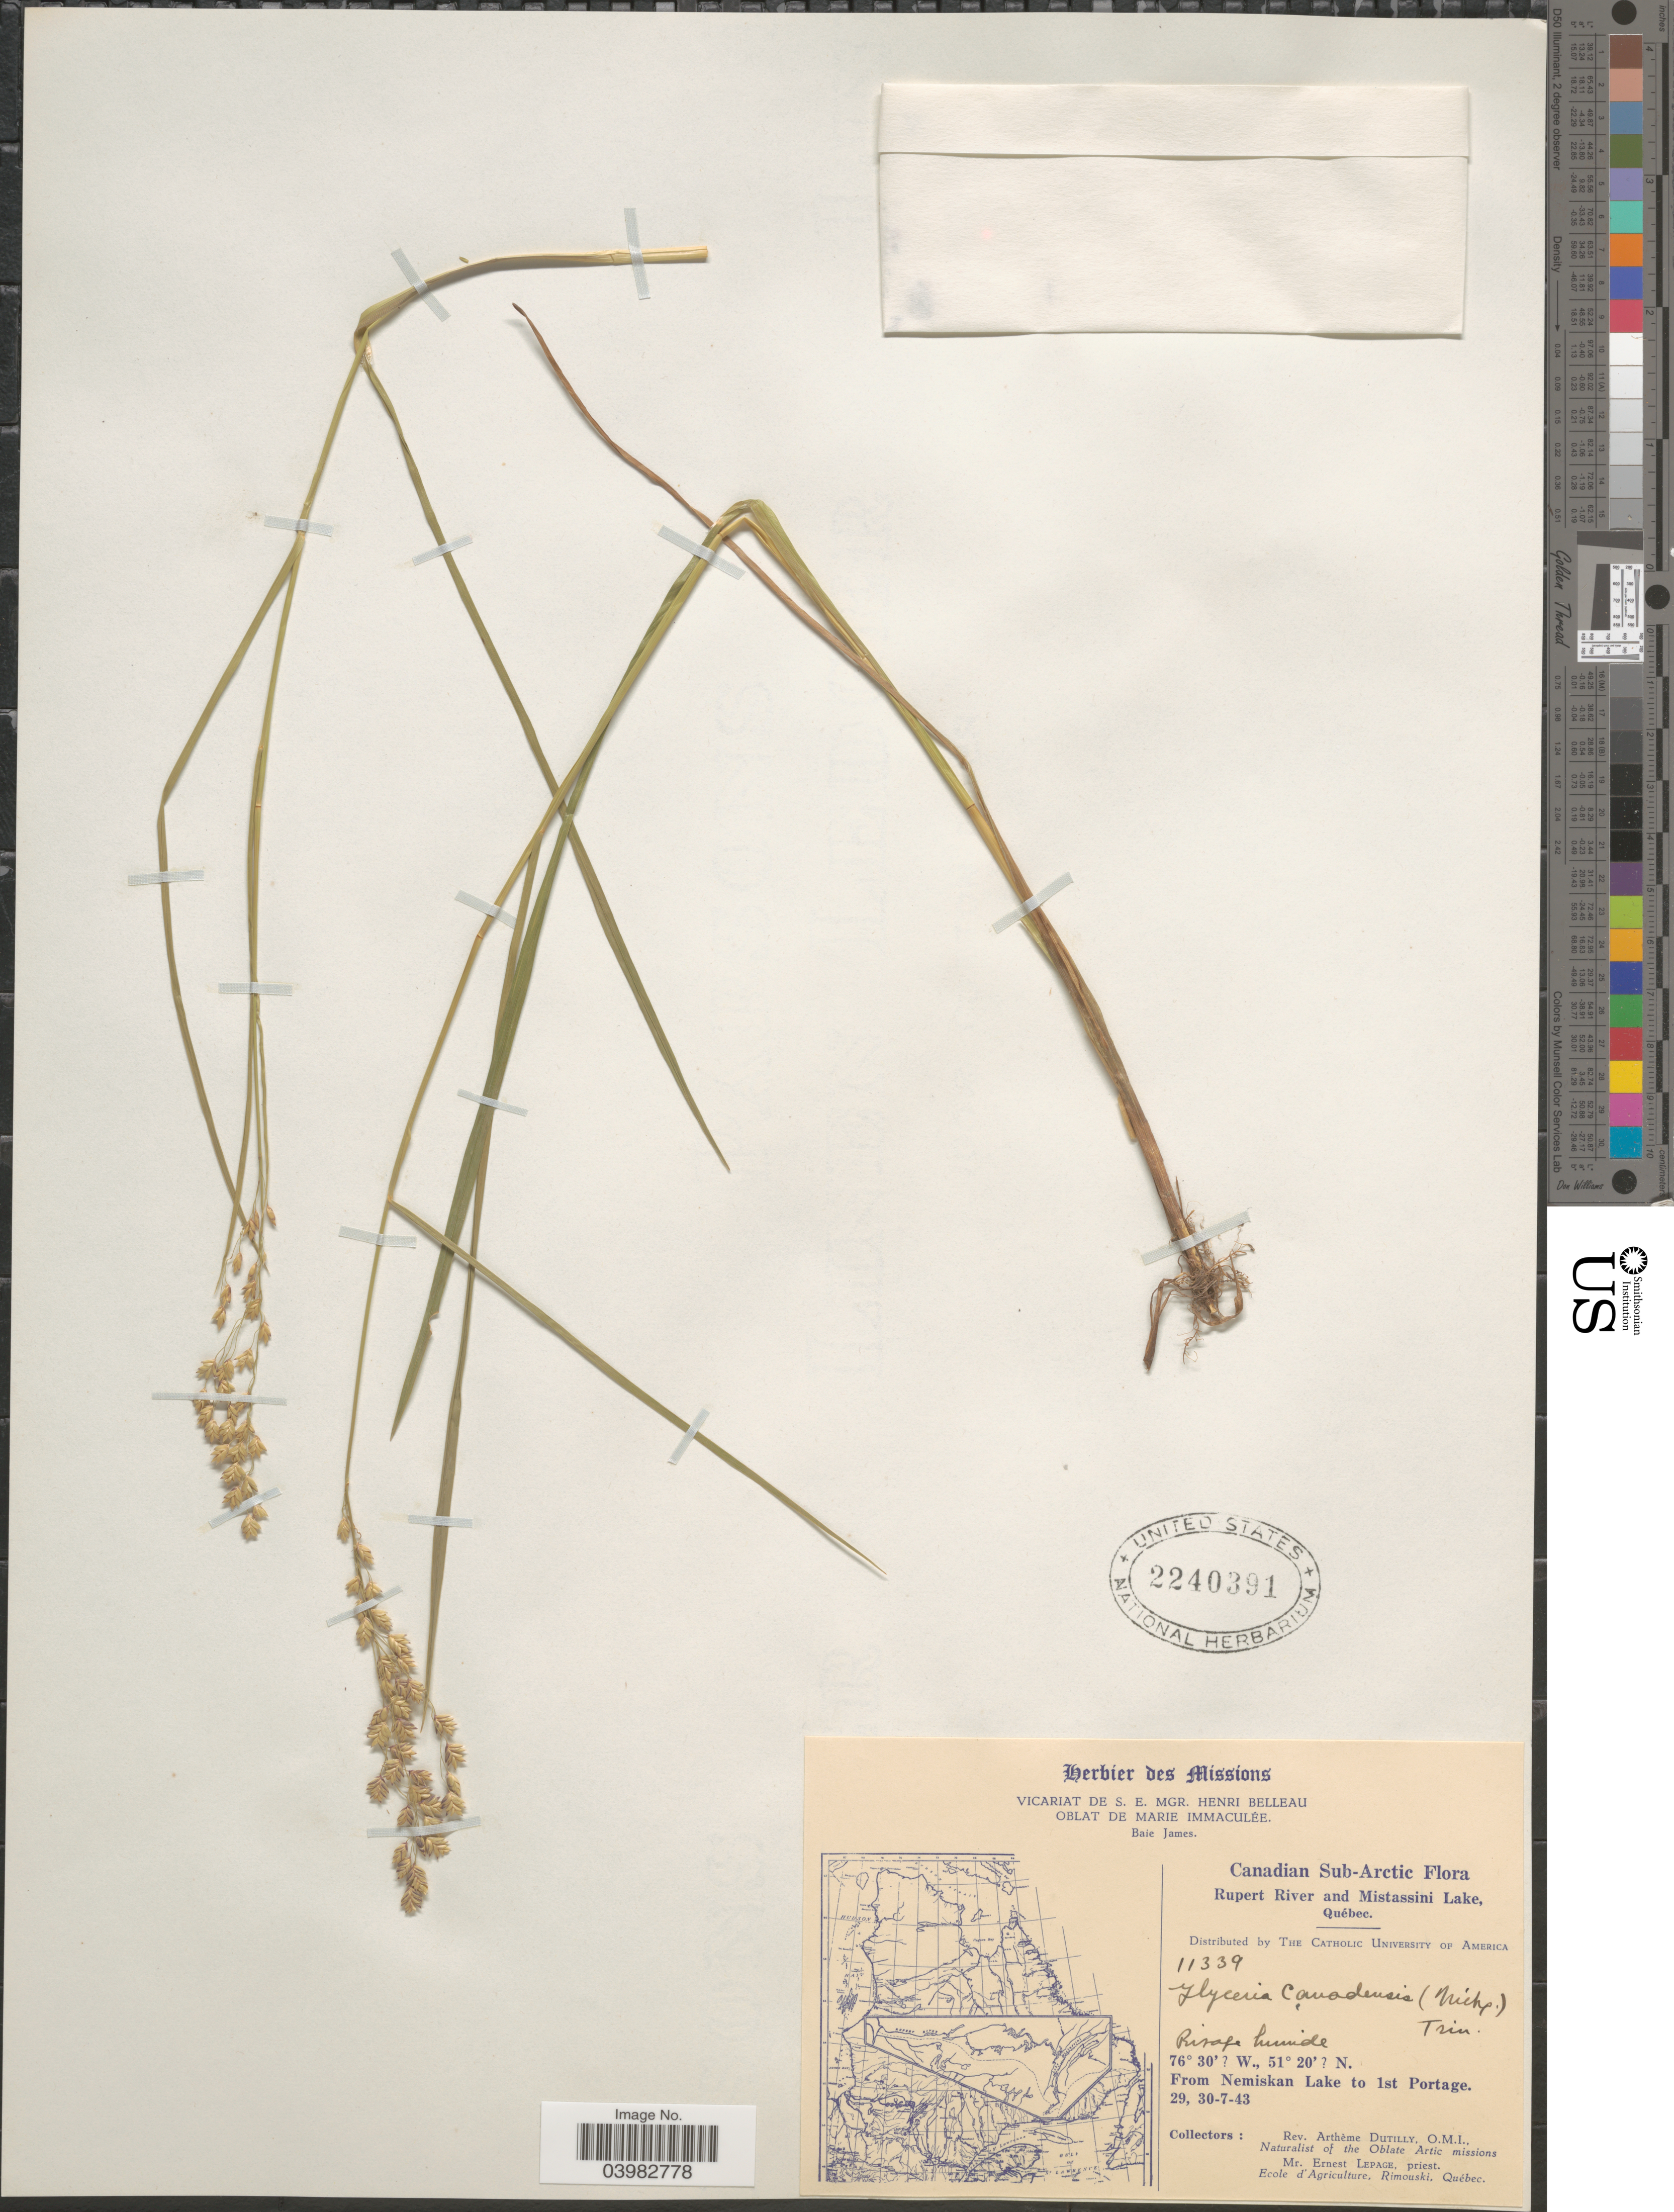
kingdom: Plantae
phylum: Tracheophyta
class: Liliopsida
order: Poales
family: Poaceae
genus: Glyceria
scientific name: Glyceria canadensis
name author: (Michx.) Trin.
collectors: A. Dutilly & E. Lepage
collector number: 11339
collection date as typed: Transcribed d/m/y: 29/7/43 to 30/7/43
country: Canada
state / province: Quebec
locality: Canadian Sub-Arctic. Rupert River and Mistassini Lake. From Nemiskan Lake to 1st Portage.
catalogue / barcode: US 2240391